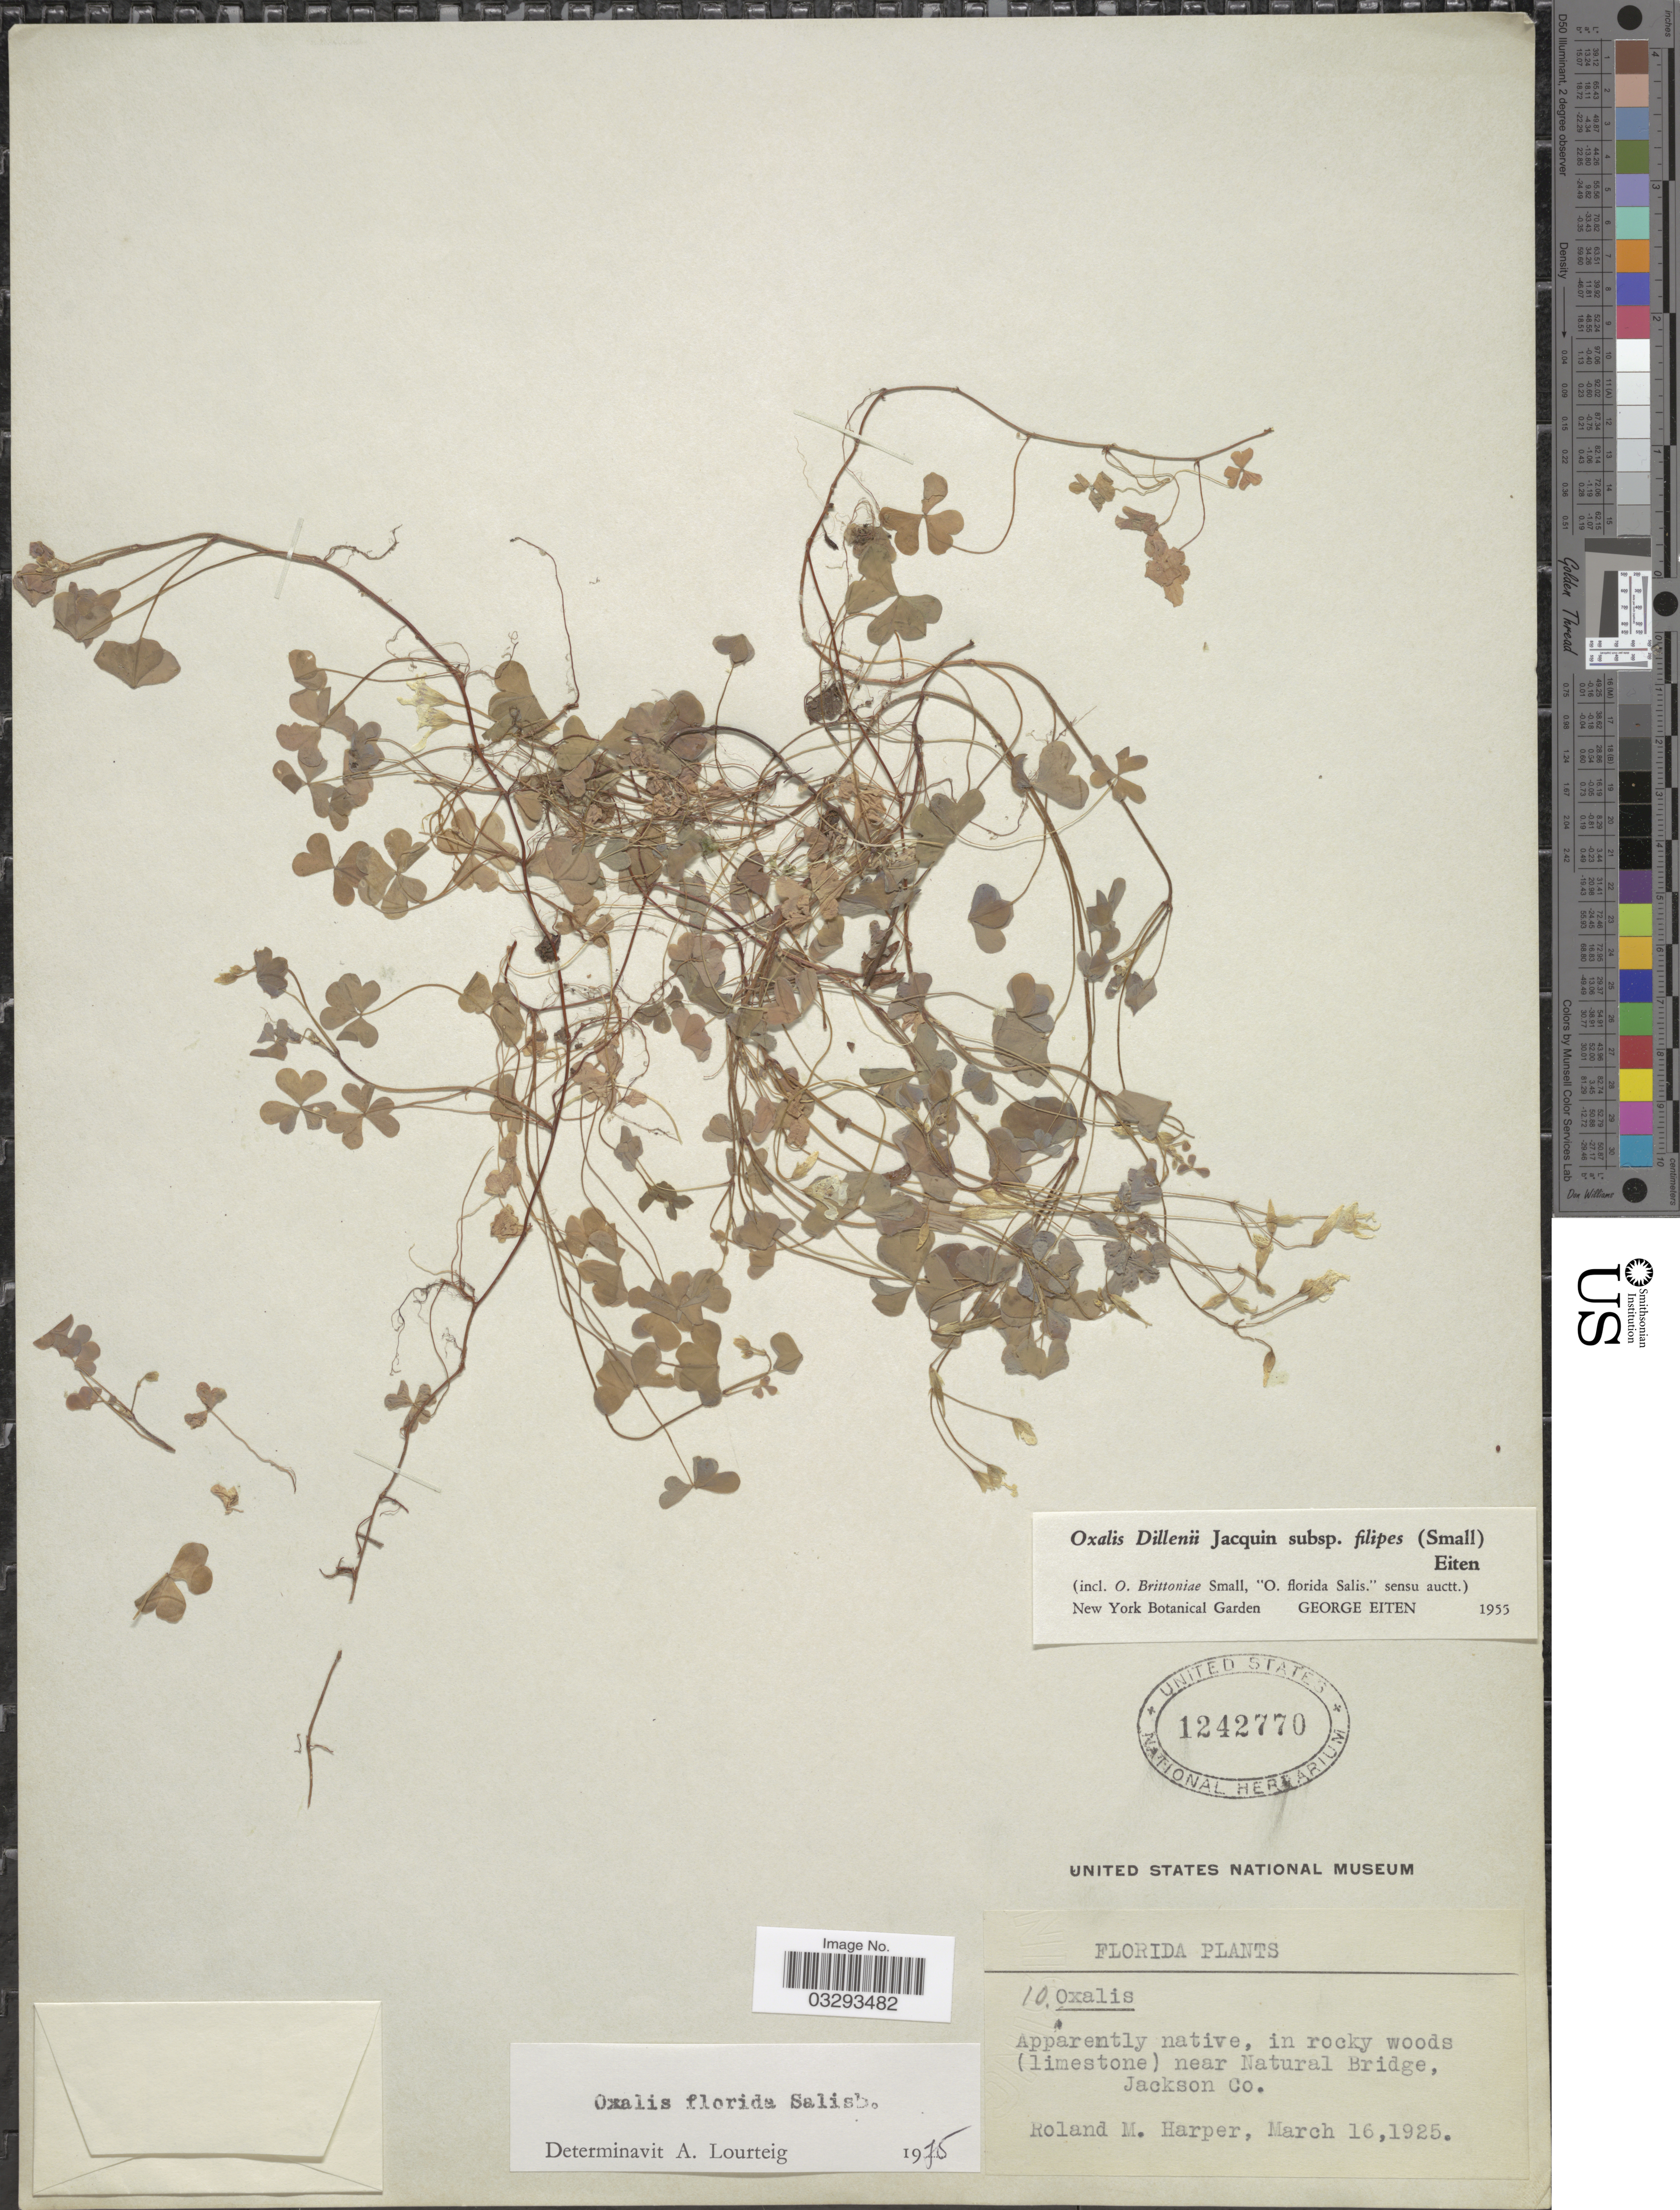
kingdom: Plantae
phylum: Tracheophyta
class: Magnoliopsida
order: Oxalidales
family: Oxalidaceae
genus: Oxalis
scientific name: Oxalis florida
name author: Salisb.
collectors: R. M. Harper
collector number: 10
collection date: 1925-03-16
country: United States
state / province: Florida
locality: Near Natural Bridge, Jackson Co.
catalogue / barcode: US 1242770